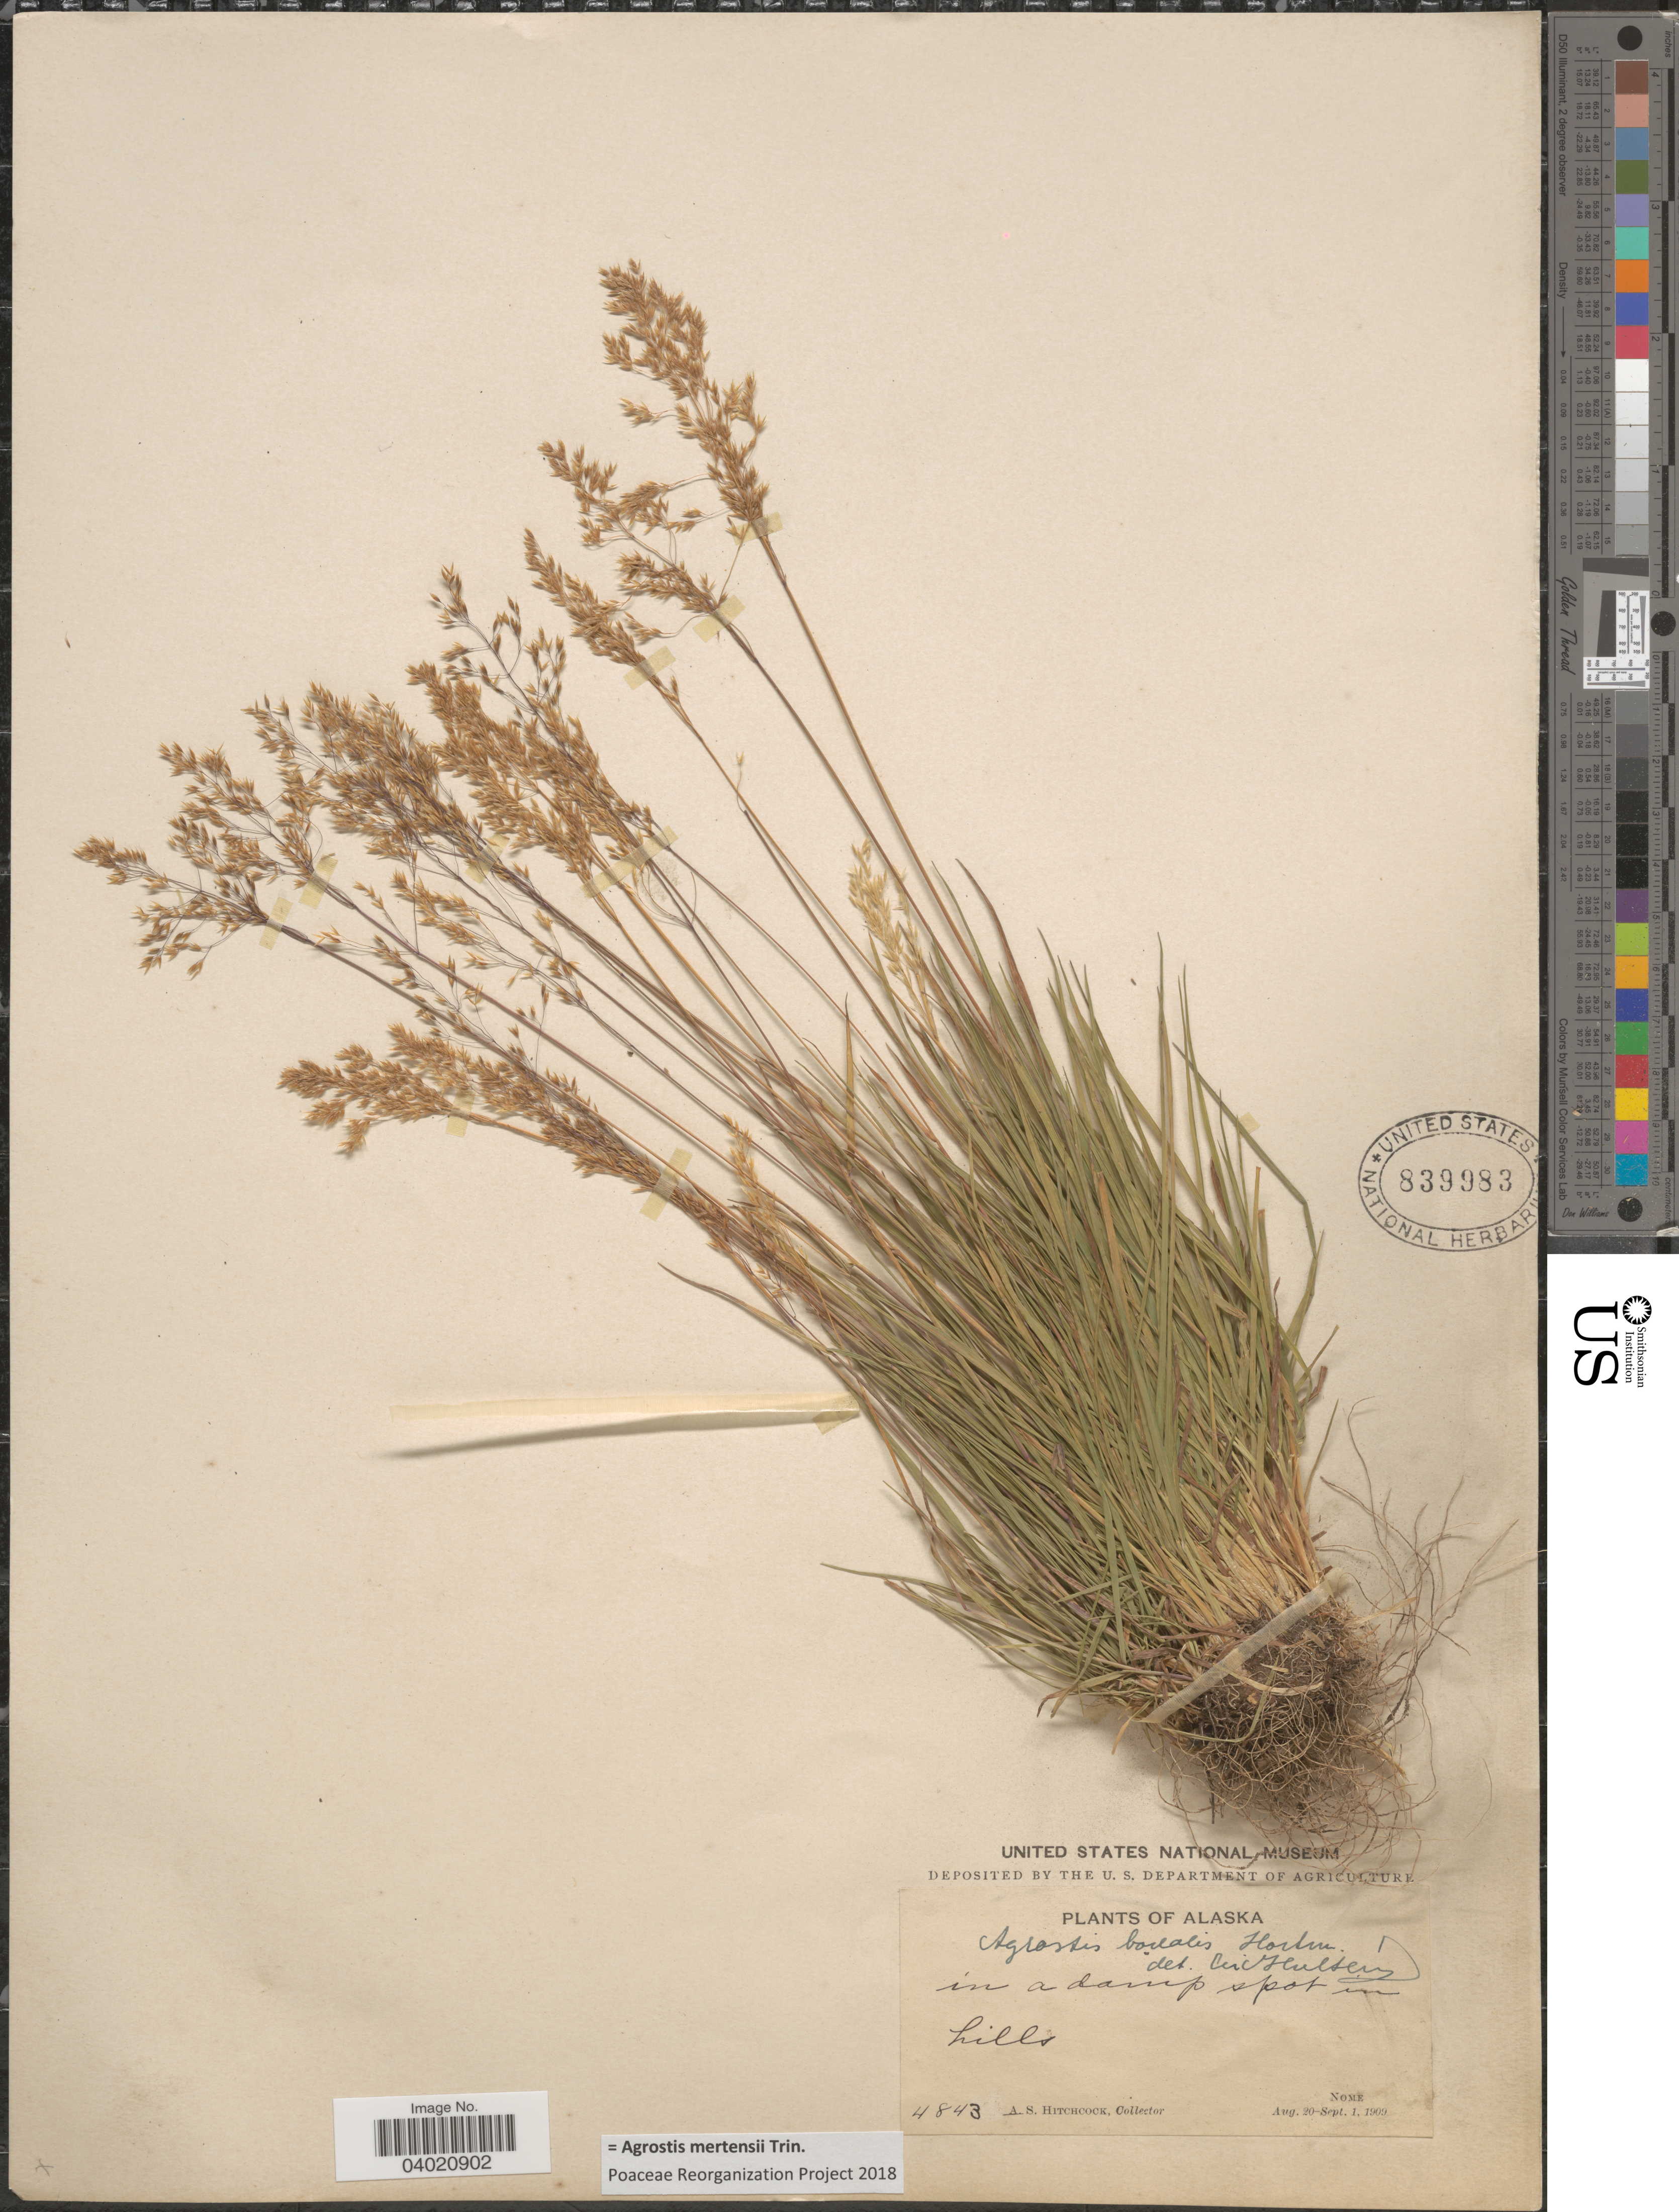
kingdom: Plantae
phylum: Tracheophyta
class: Liliopsida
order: Poales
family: Poaceae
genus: Agrostis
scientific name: Agrostis mertensii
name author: Trin.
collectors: A. S. Hitchcock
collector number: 4843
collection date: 1909-08-20/1909-09-01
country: United States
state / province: Alaska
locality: Nome.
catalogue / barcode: US 839983